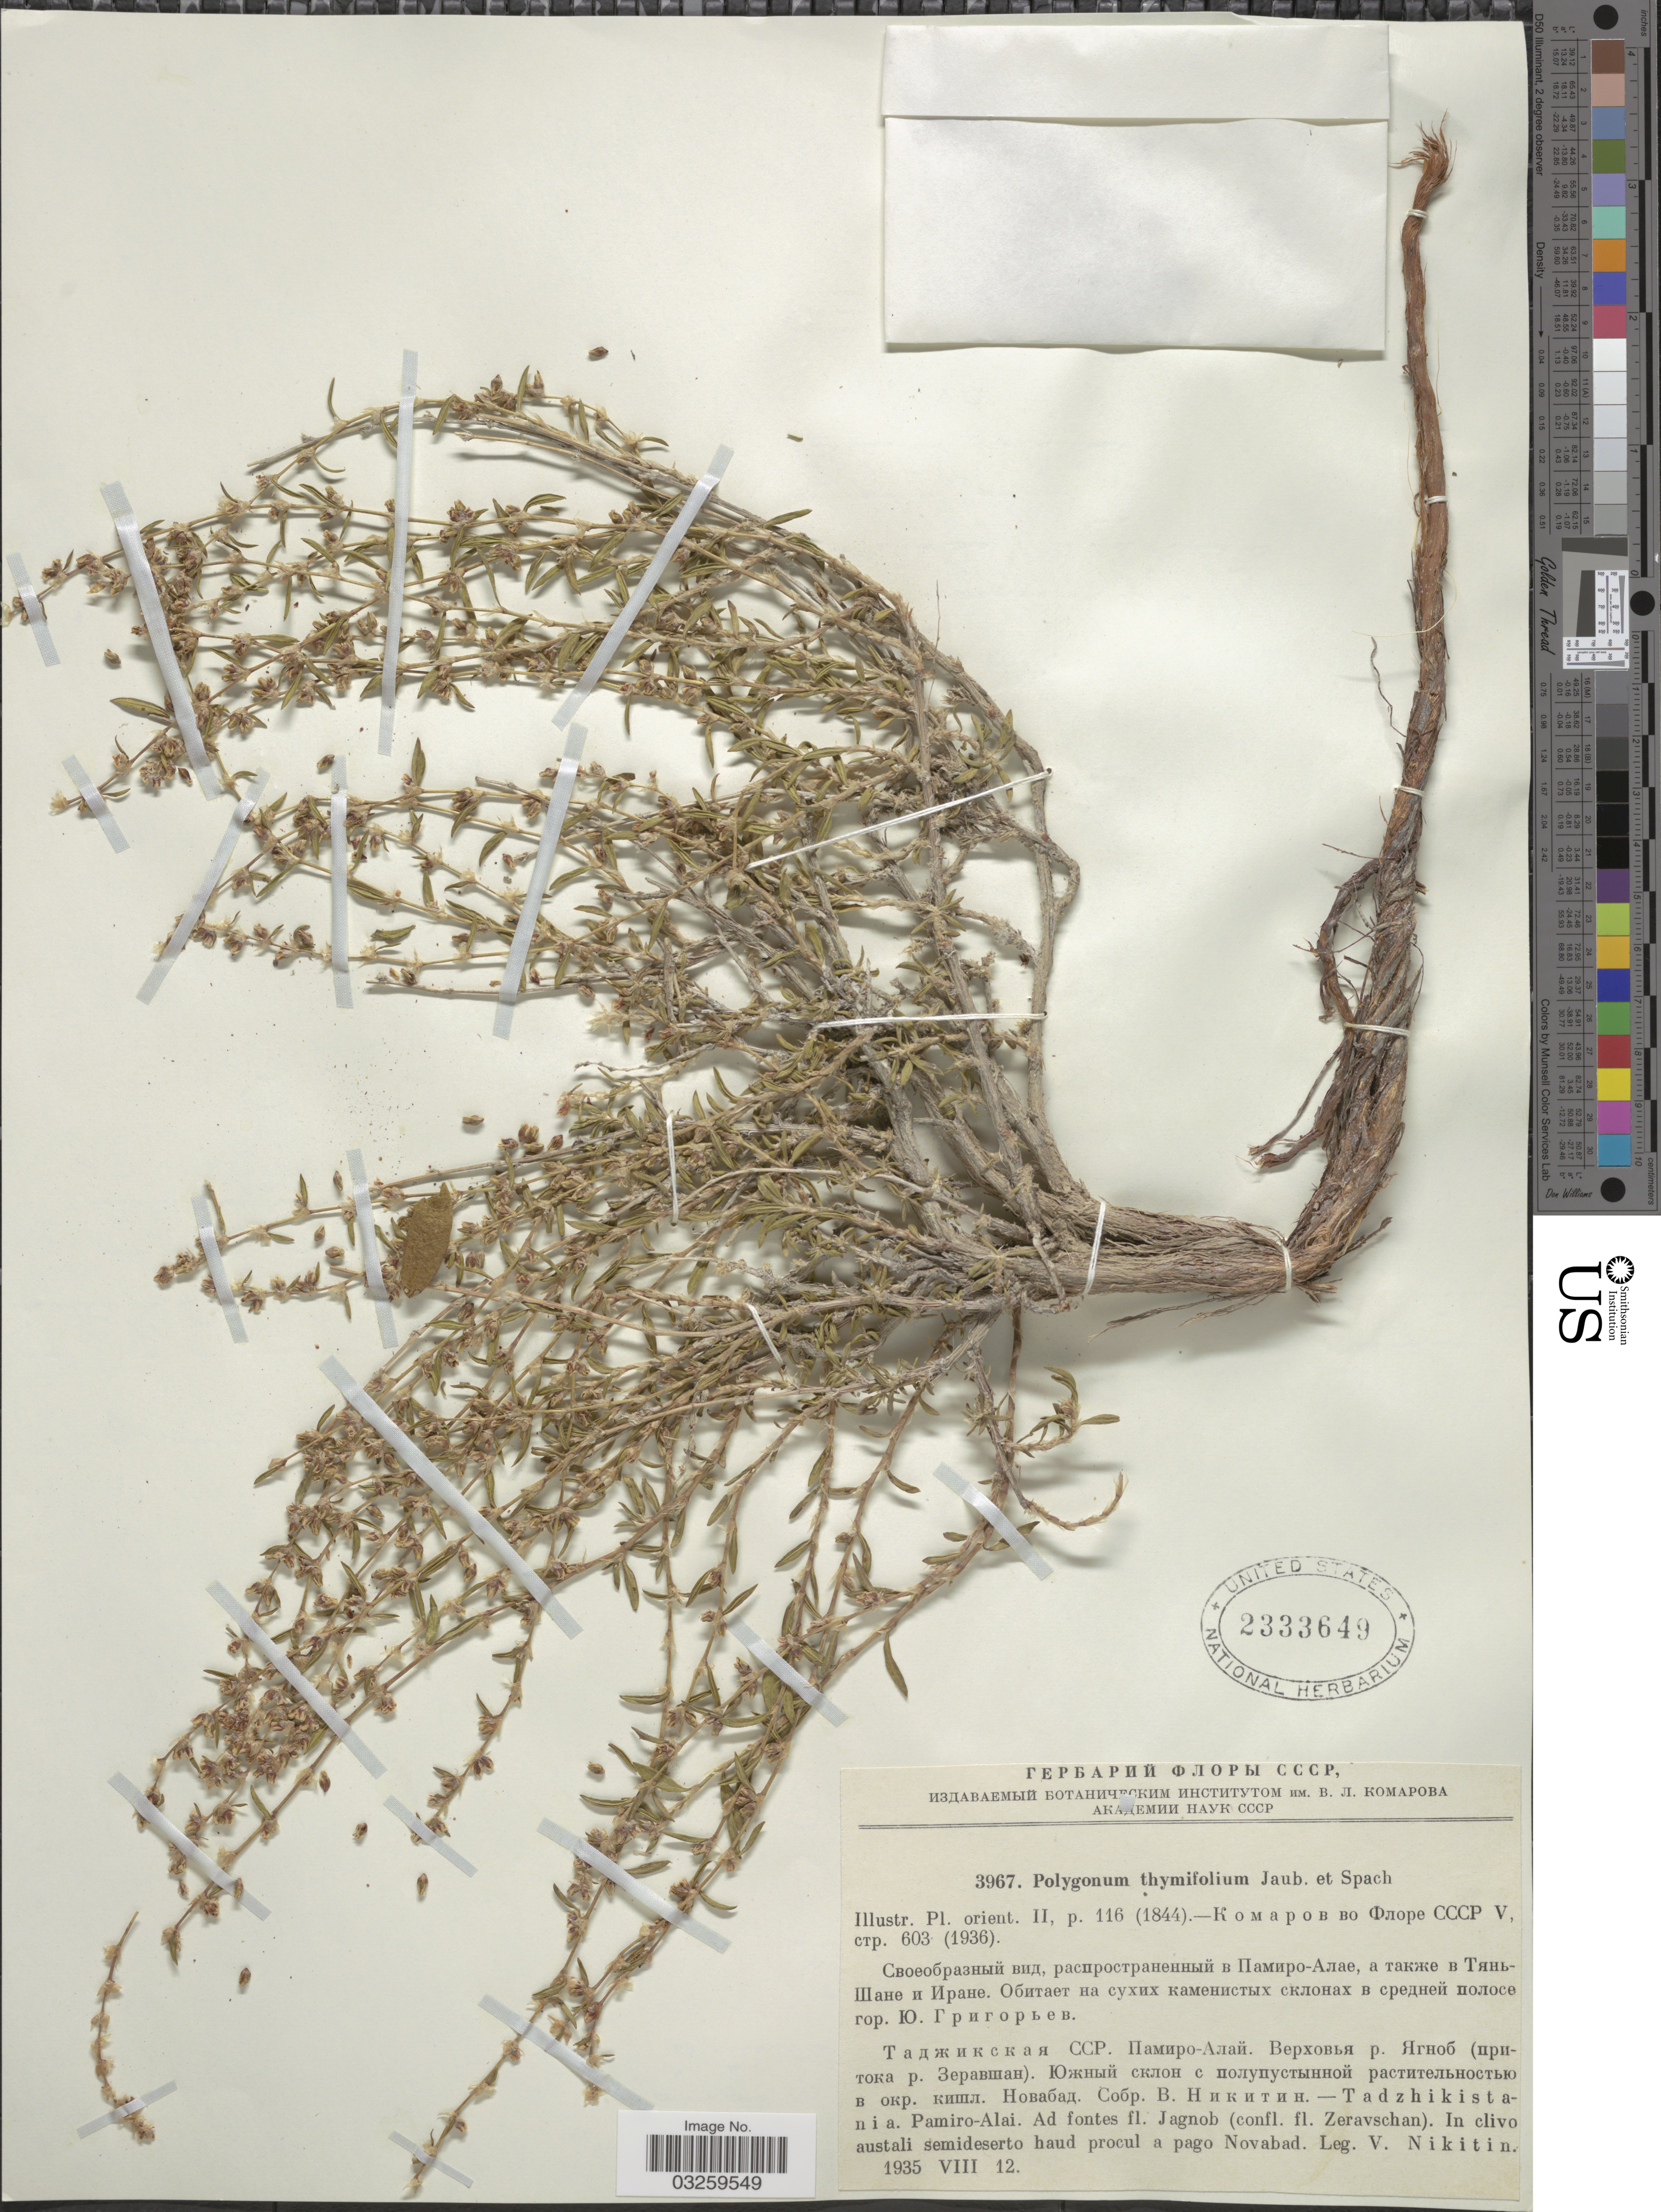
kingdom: Plantae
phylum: Tracheophyta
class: Magnoliopsida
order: Caryophyllales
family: Polygonaceae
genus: Polygonum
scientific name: Polygonum thymifolium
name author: Jaub. & Spach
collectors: V. A. Nikitin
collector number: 3967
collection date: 1935-08-12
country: Tajikistan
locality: Tadzhikistania. Pamiro-Alai. Ad fontes fl. Jagnob (confl. fl. Zeravschan). In clivo austali semideserto haud procul a pago Novabad.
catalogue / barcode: US 2333649